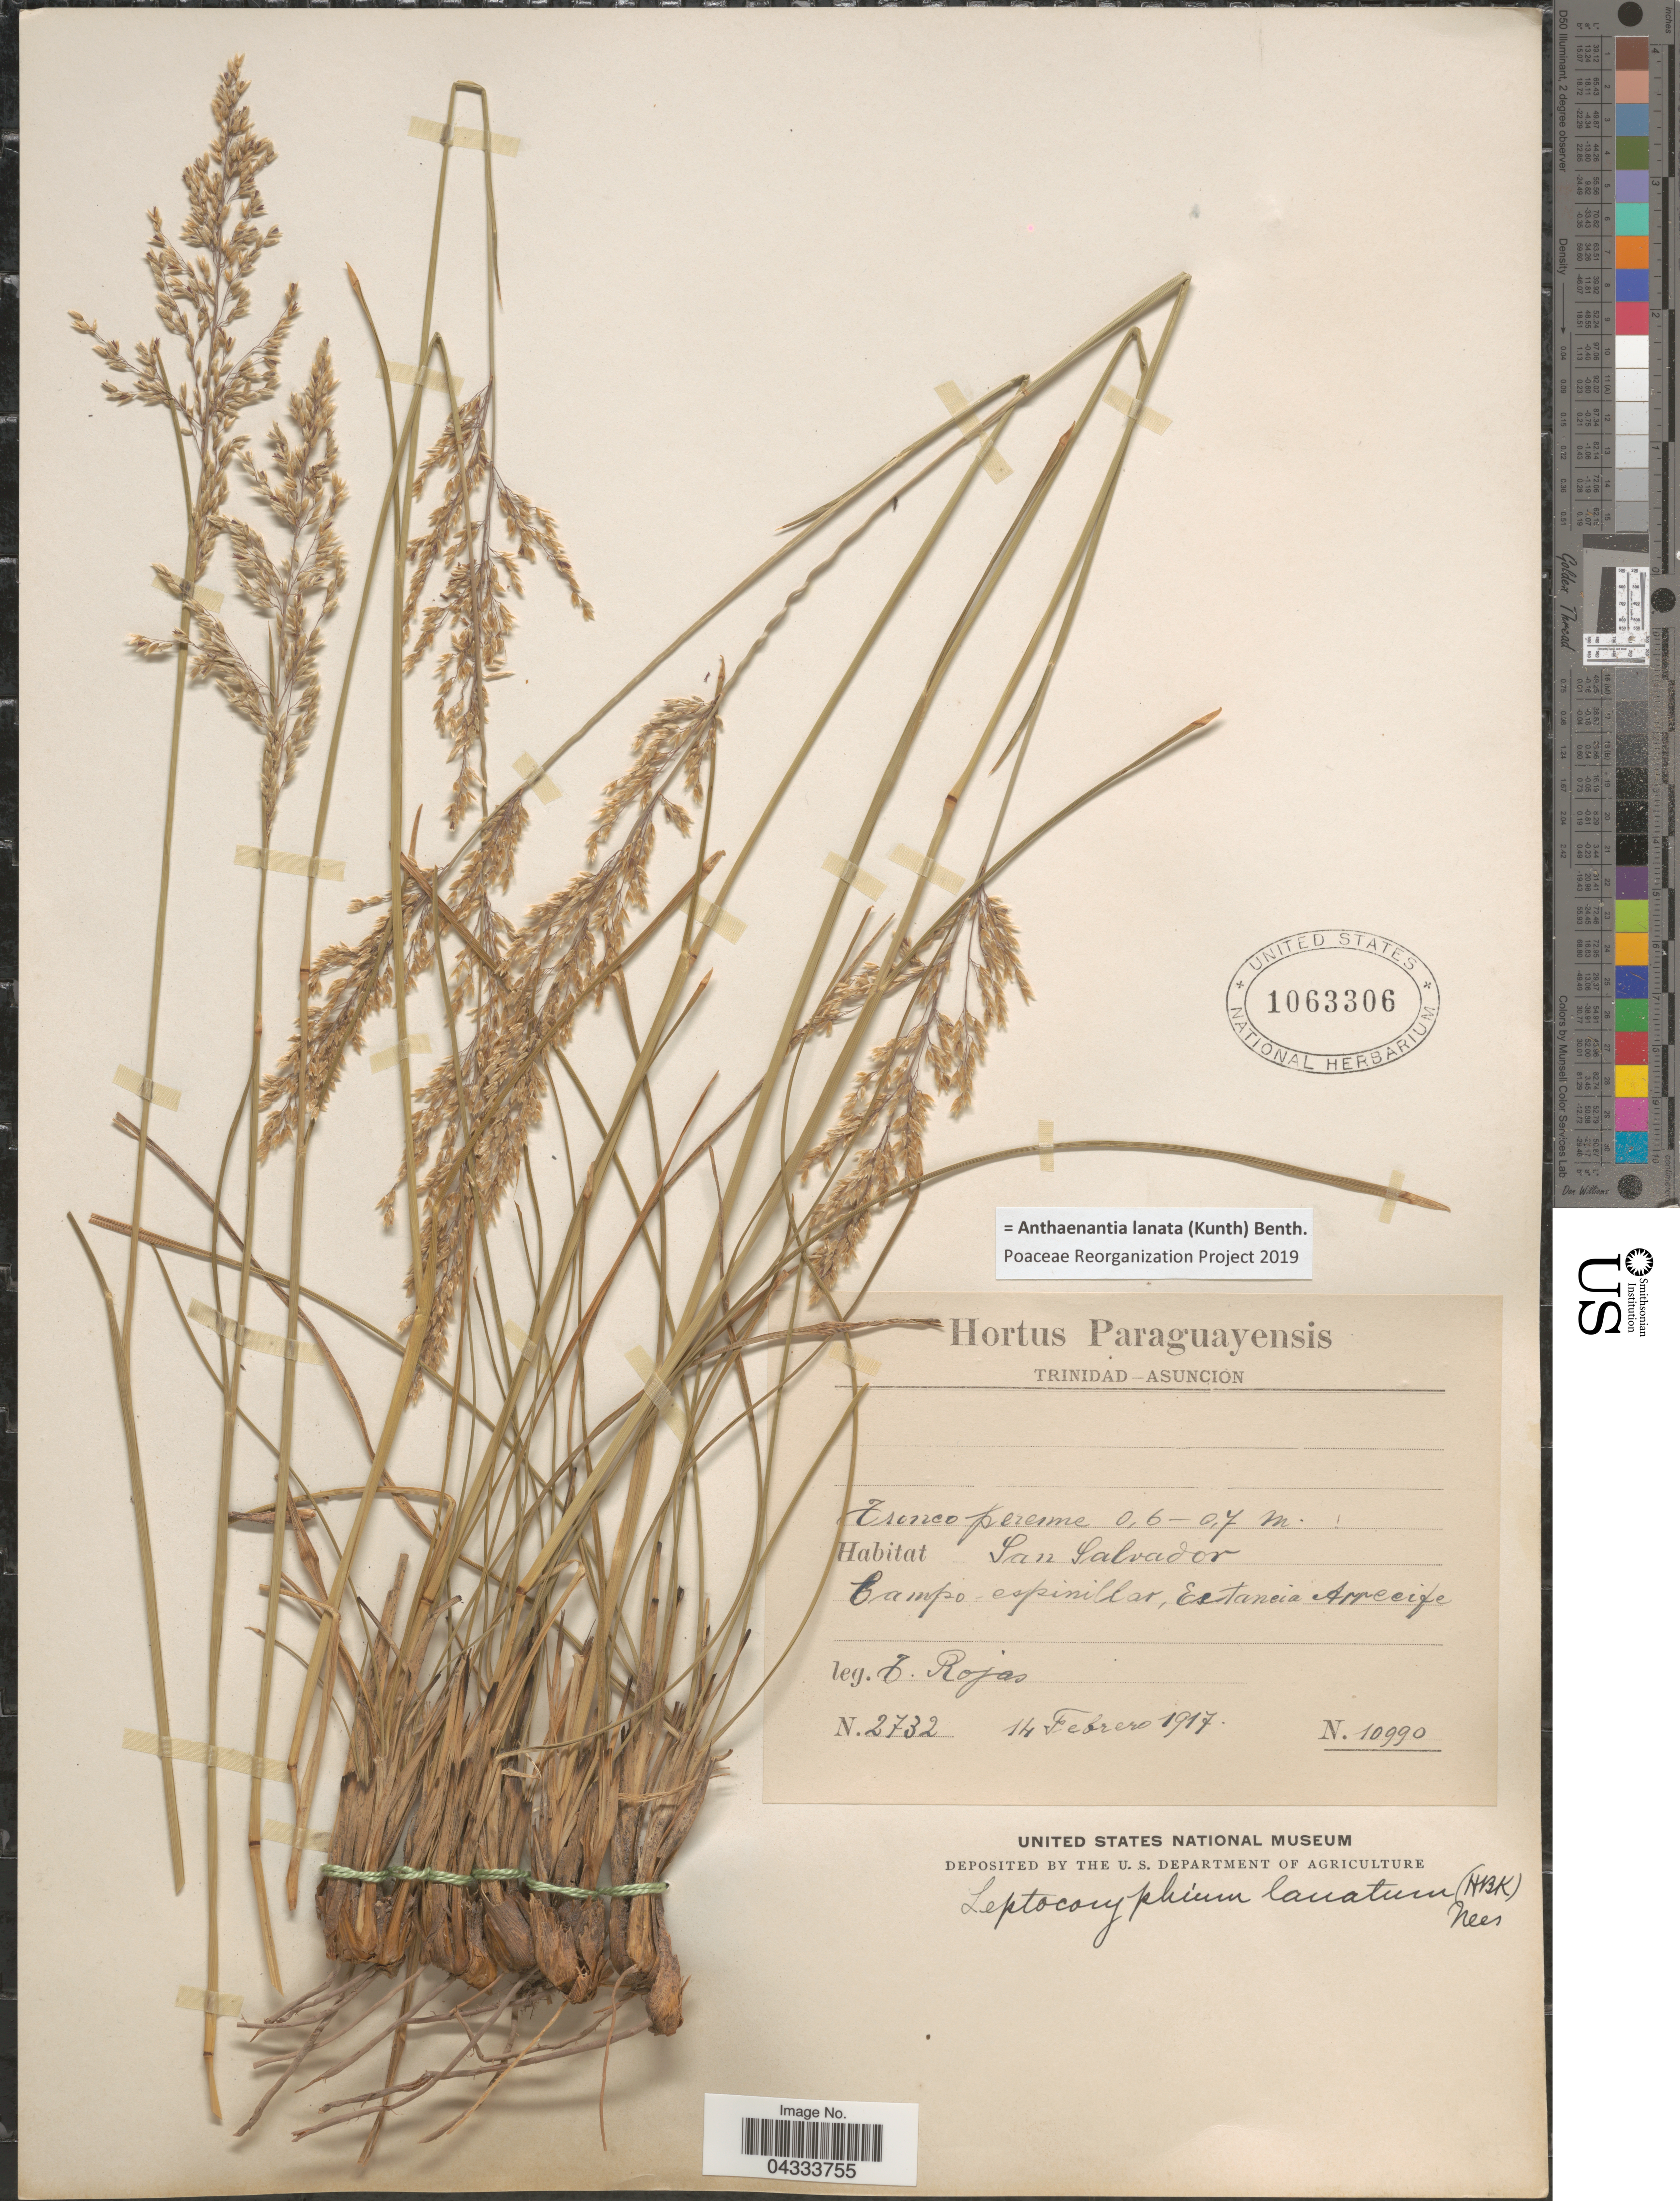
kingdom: Plantae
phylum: Tracheophyta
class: Liliopsida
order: Poales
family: Poaceae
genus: Anthaenantia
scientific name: Anthaenantia lanata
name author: (Kunth) Benth.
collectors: T. Rojas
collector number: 2732/10990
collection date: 1917-02-14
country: Paraguay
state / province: Asuncion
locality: San Salvador. Campo espinillar, Estancia Arrecife.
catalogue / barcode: US 1063306